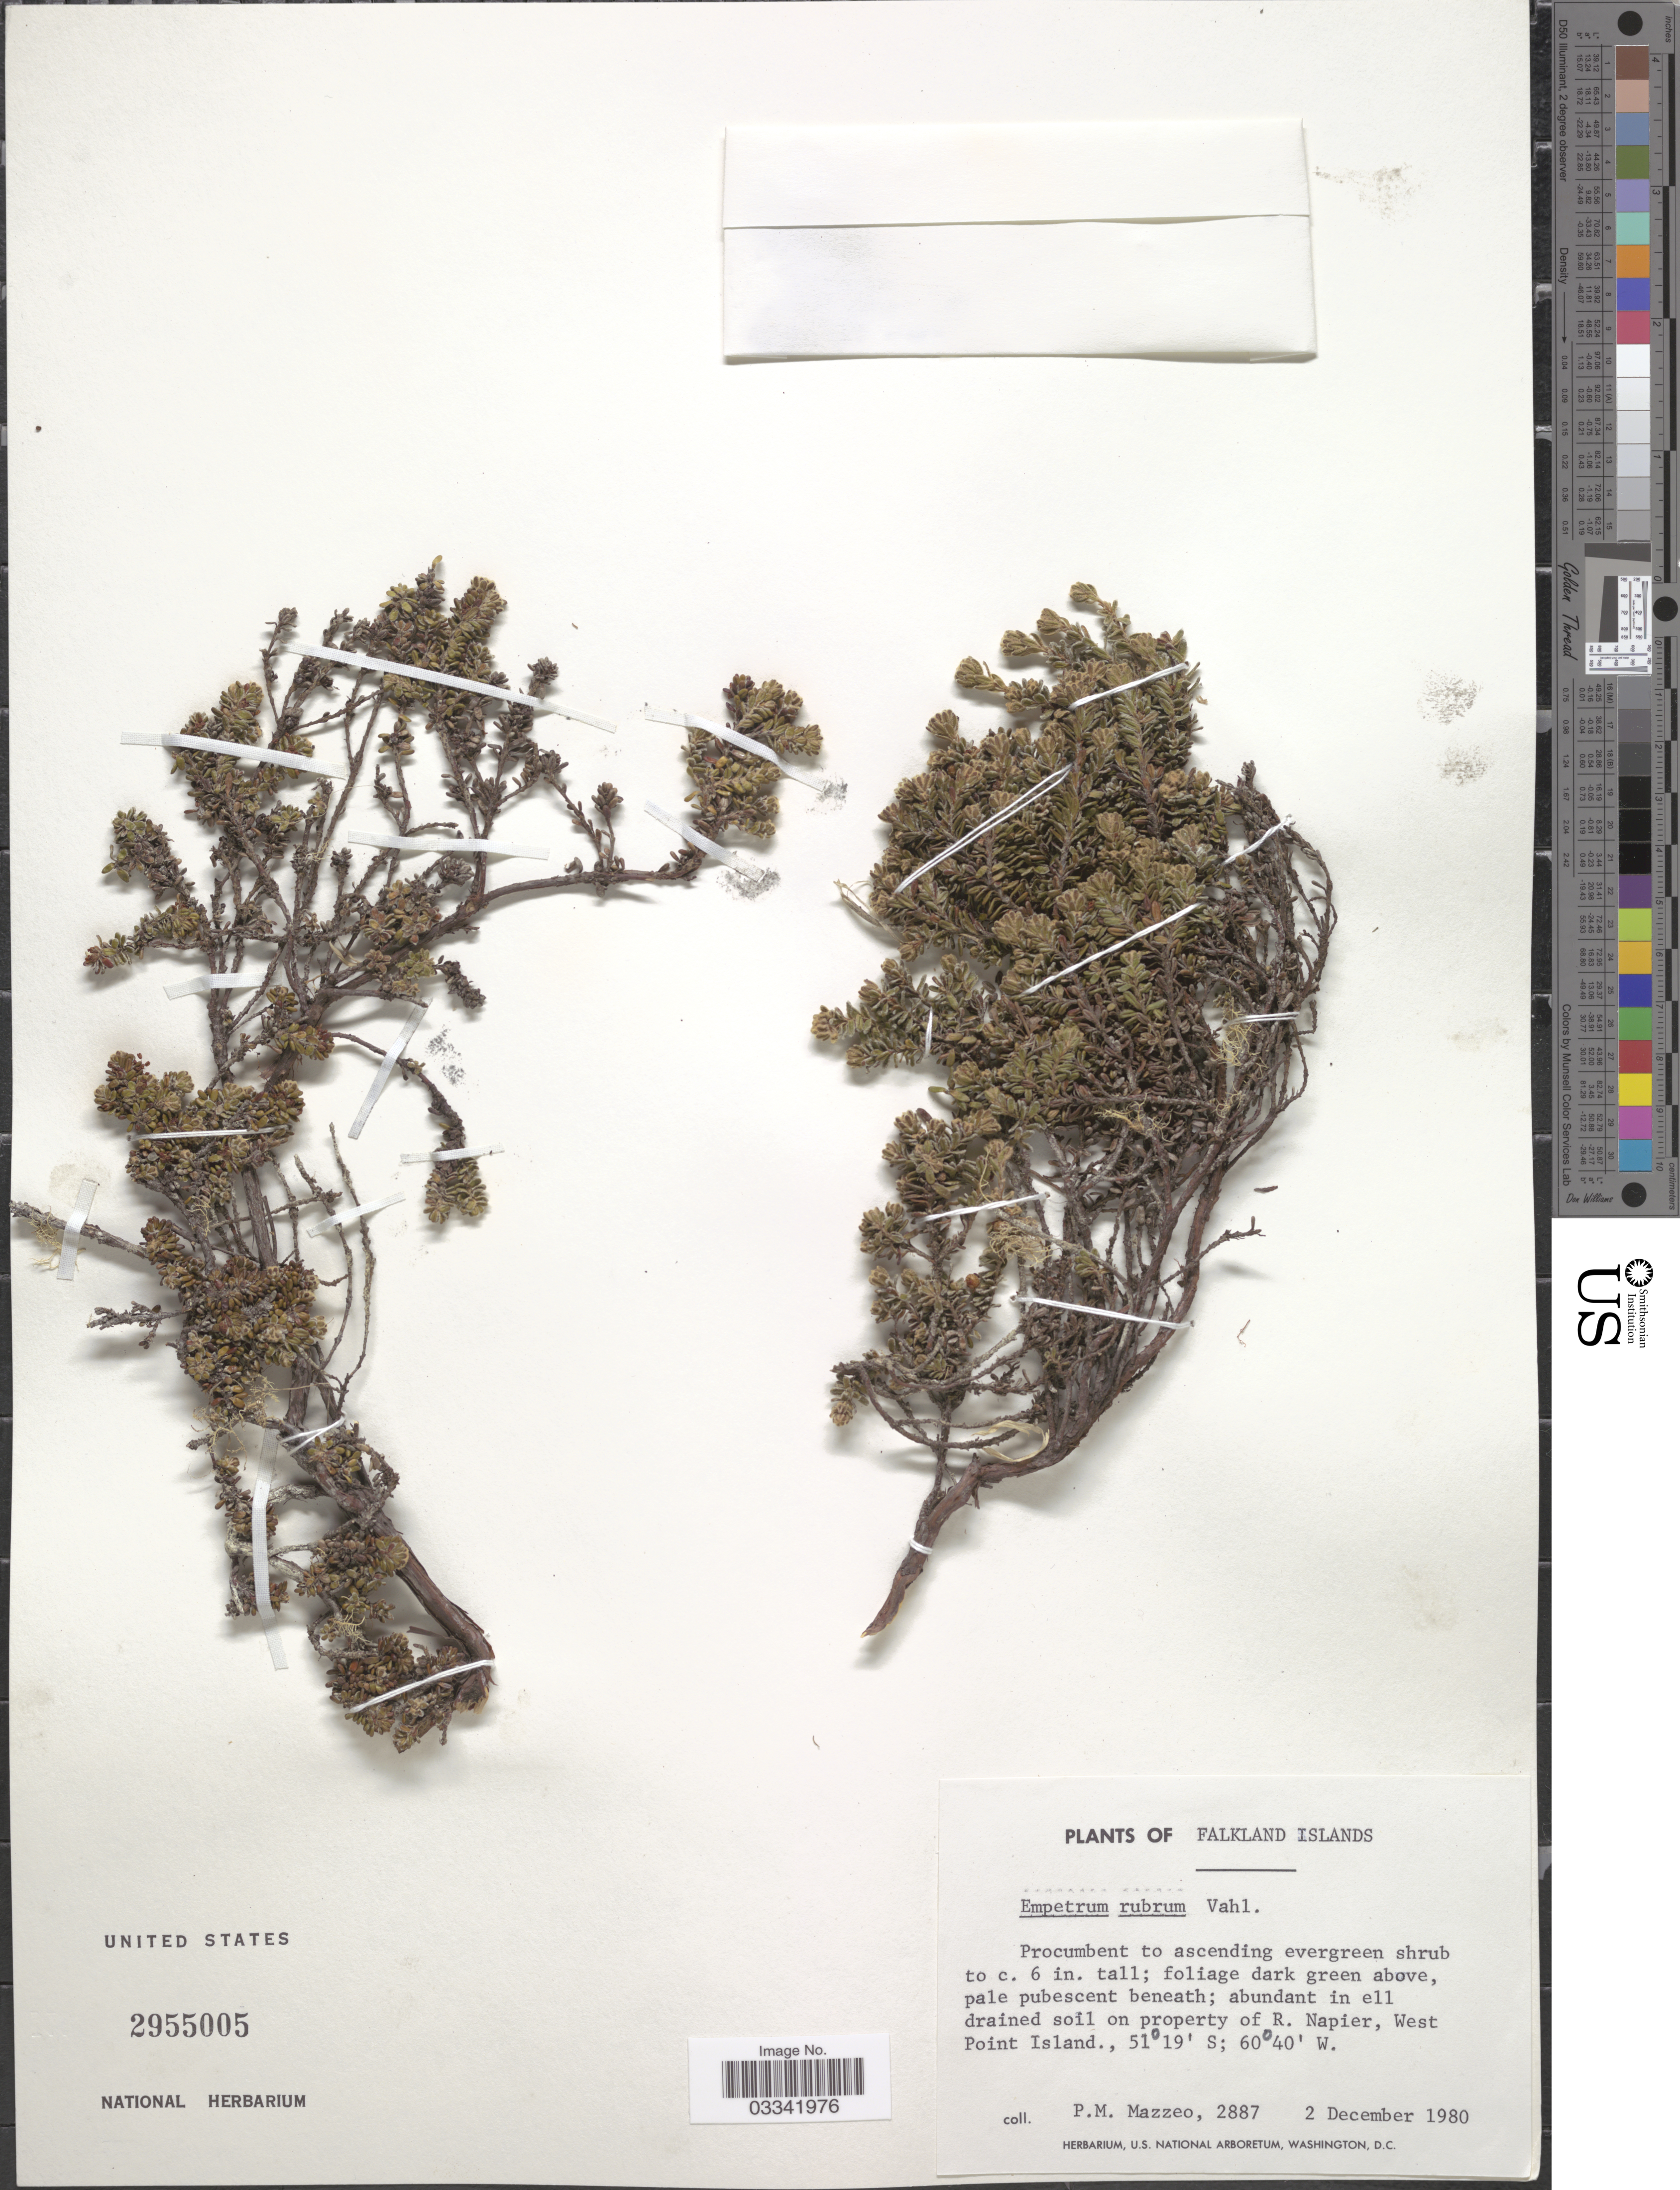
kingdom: Plantae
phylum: Tracheophyta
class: Magnoliopsida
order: Ericales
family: Ericaceae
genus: Empetrum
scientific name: Empetrum rubrum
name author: Vahl ex Willd.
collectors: P. Mazzeo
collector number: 2887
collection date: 1980-12-02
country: Falkland Islands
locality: Abundat in ell drained soil on property of R. Napier, West Point Island.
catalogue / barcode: US 2955005